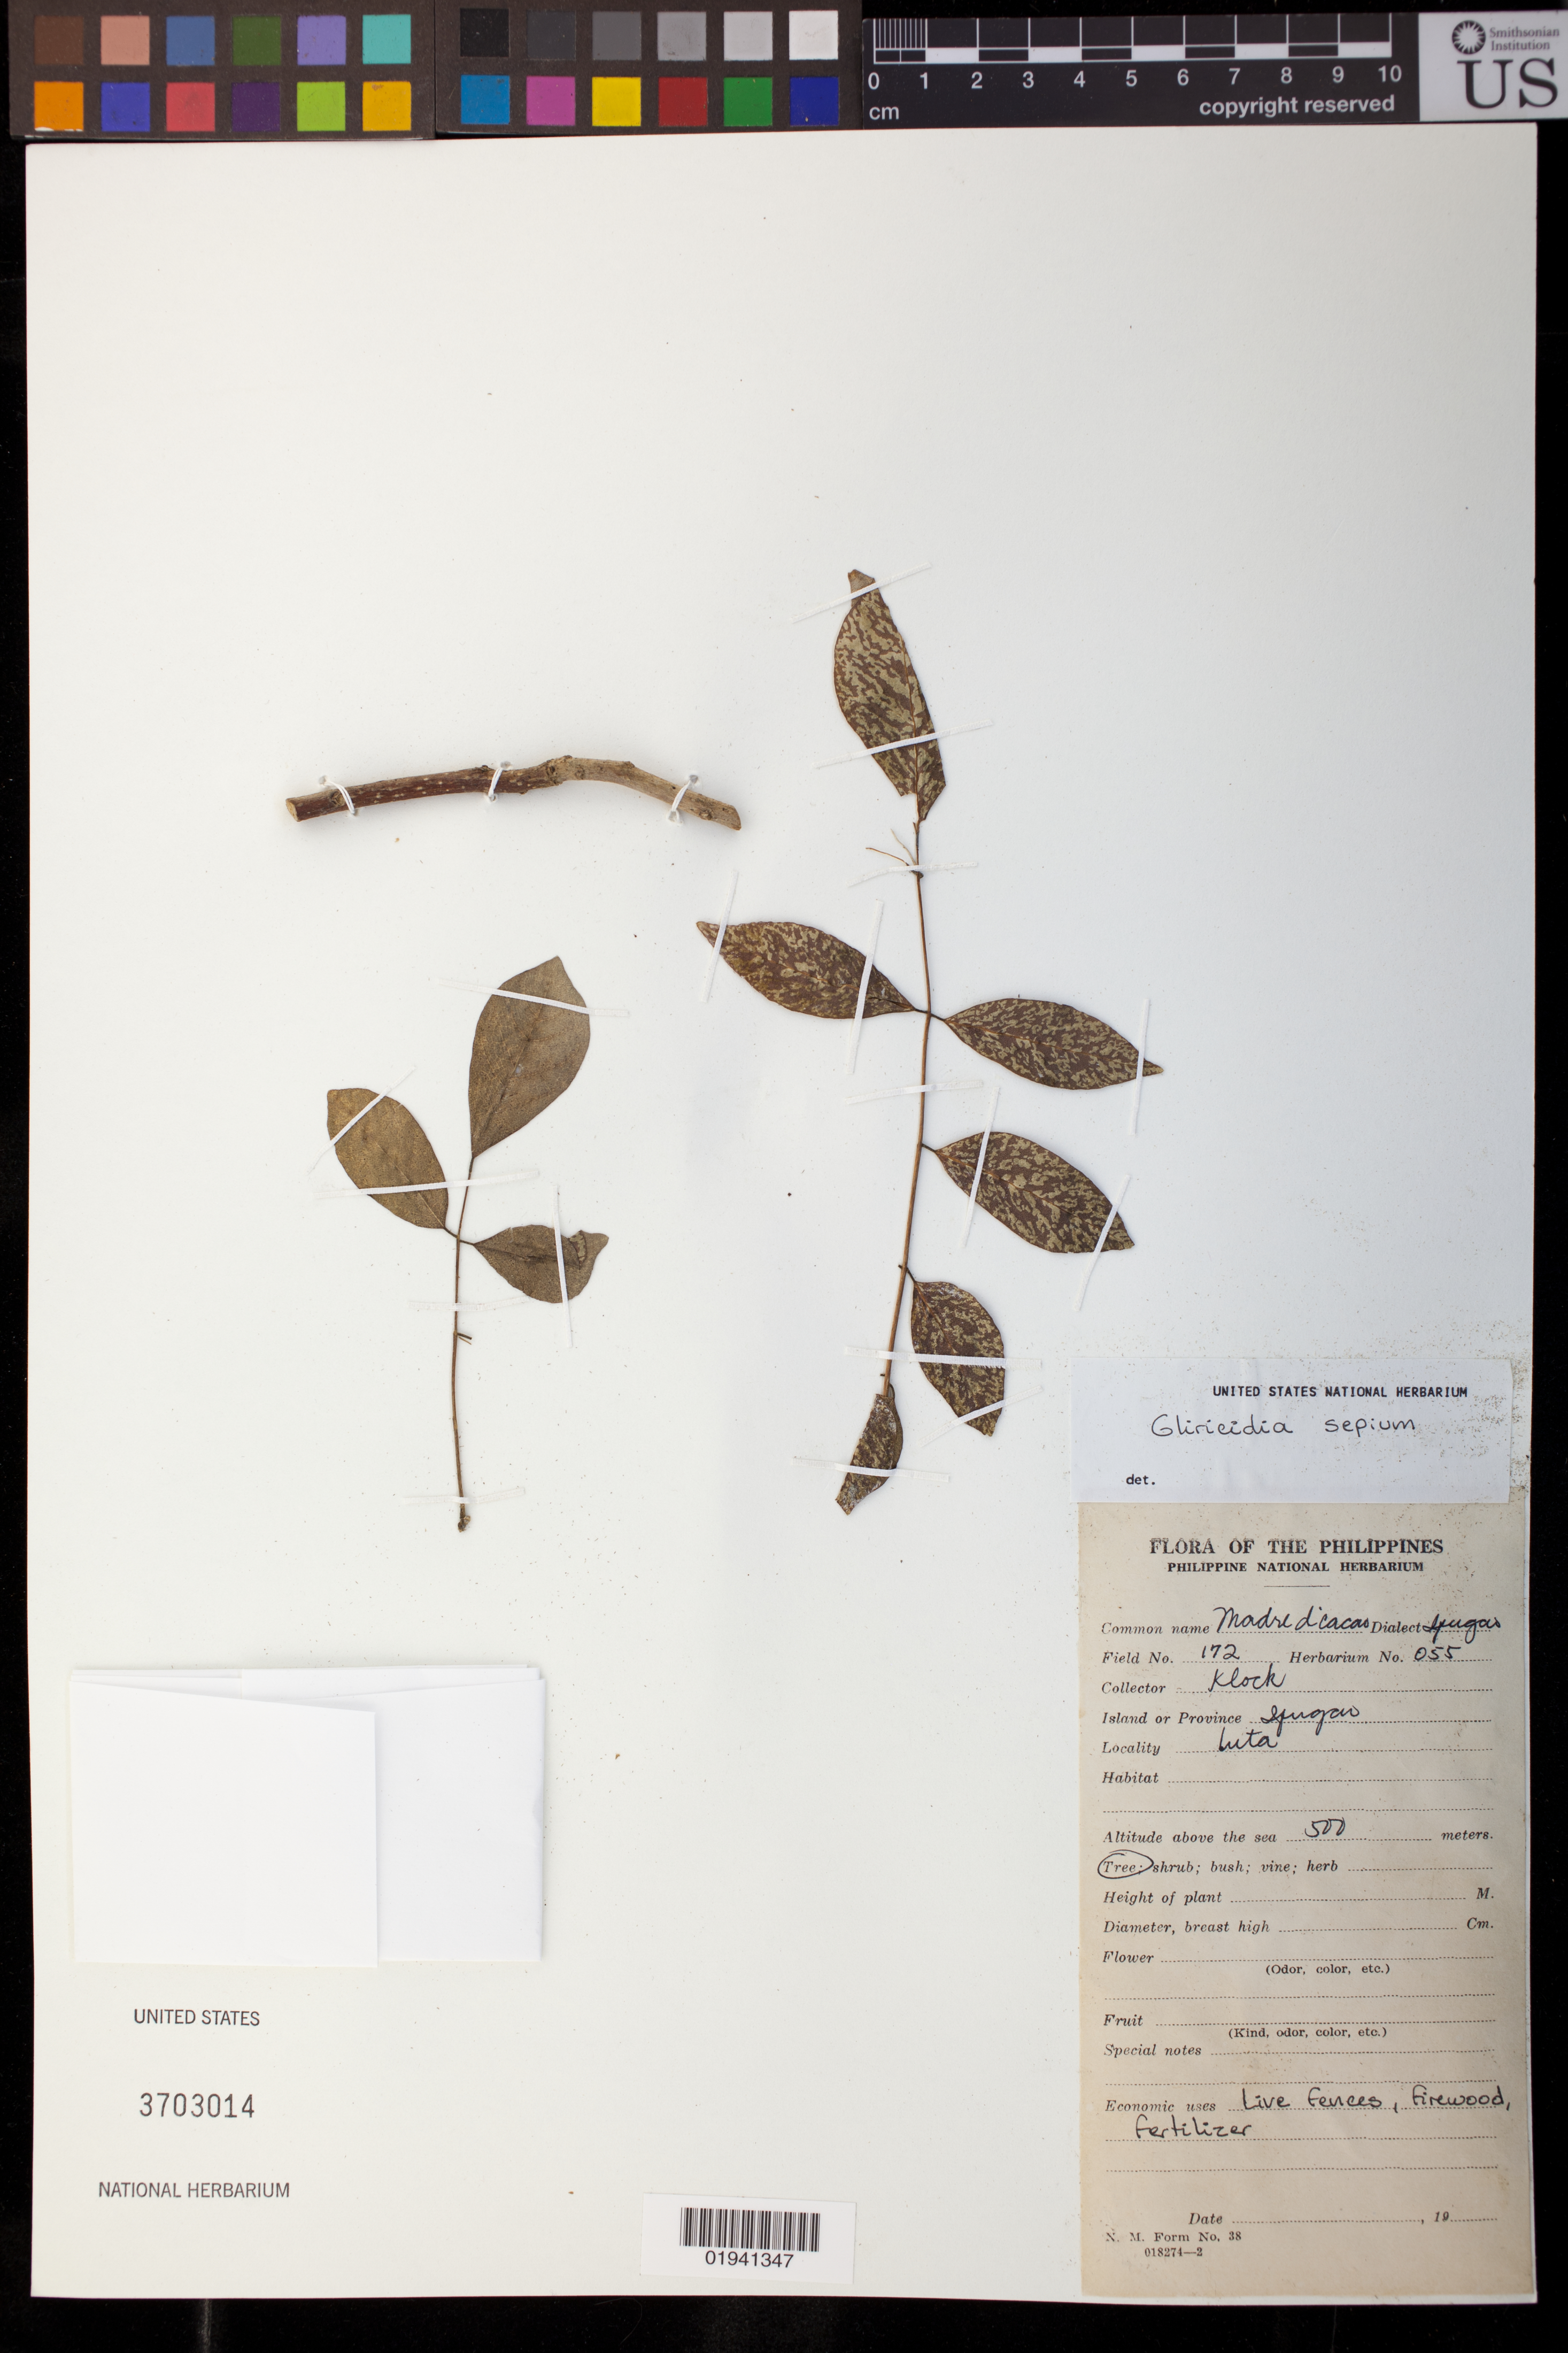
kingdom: Plantae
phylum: Tracheophyta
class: Magnoliopsida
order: Fabales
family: Fabaceae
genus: Gliricidia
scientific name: Gliricidia sepium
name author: (Jacq.) Kunth ex Walp.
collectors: Klock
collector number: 172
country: Philippines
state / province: Cordillera (Administrative Region)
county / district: Ifugao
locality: Locality: Luta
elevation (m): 500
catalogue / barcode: US 3703014